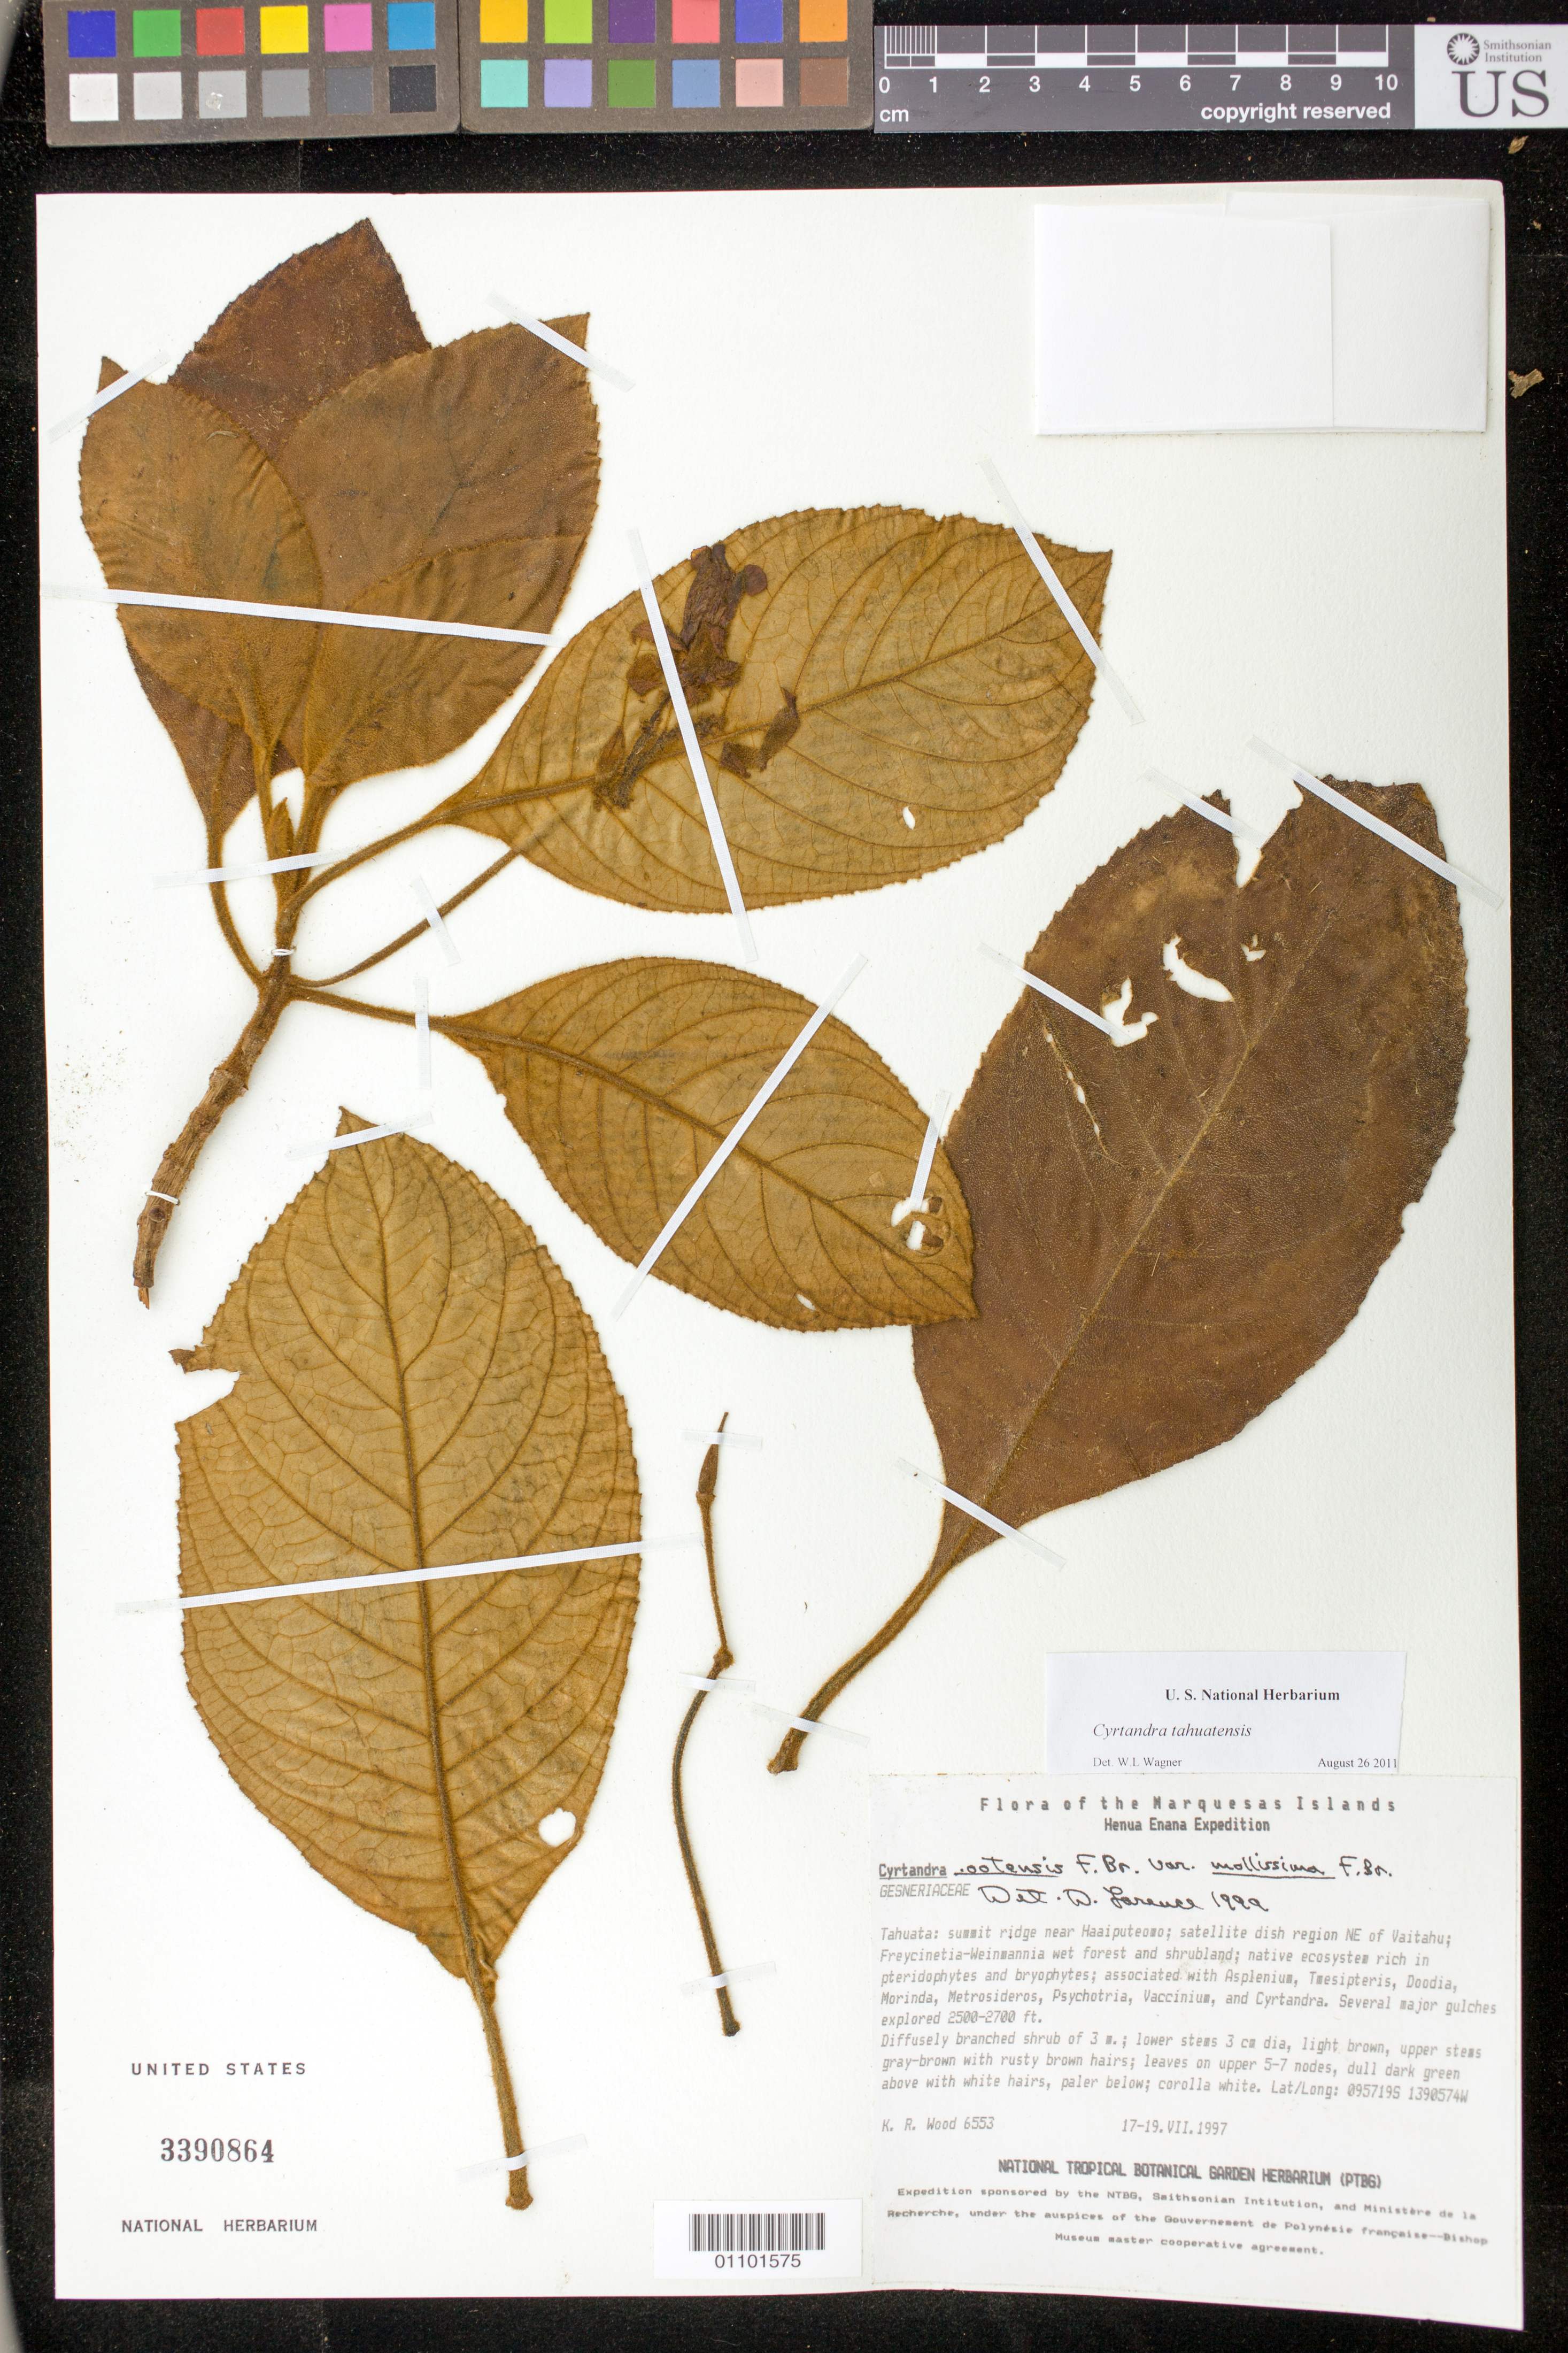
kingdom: Plantae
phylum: Tracheophyta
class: Magnoliopsida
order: Lamiales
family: Gesneriaceae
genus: Cyrtandra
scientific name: Cyrtandra tahuatensis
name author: Fosberg & Sachet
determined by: Wagner, W. L., (BOT), Smithsonian Institution - National Museum of Natural History (UNITED STATES)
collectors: K. R. Wood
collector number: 6553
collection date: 1997-07-17/1997-07-19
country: French Polynesia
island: Tahuata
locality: summit ridge near Haaiputeomo, satellite dish region NE of Vaitahu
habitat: In Freycinetia-Weinmannia wet forest and shrubland; native ecosystem rich in pteridophtes and bryophytes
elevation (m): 762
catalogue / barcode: US 3390864